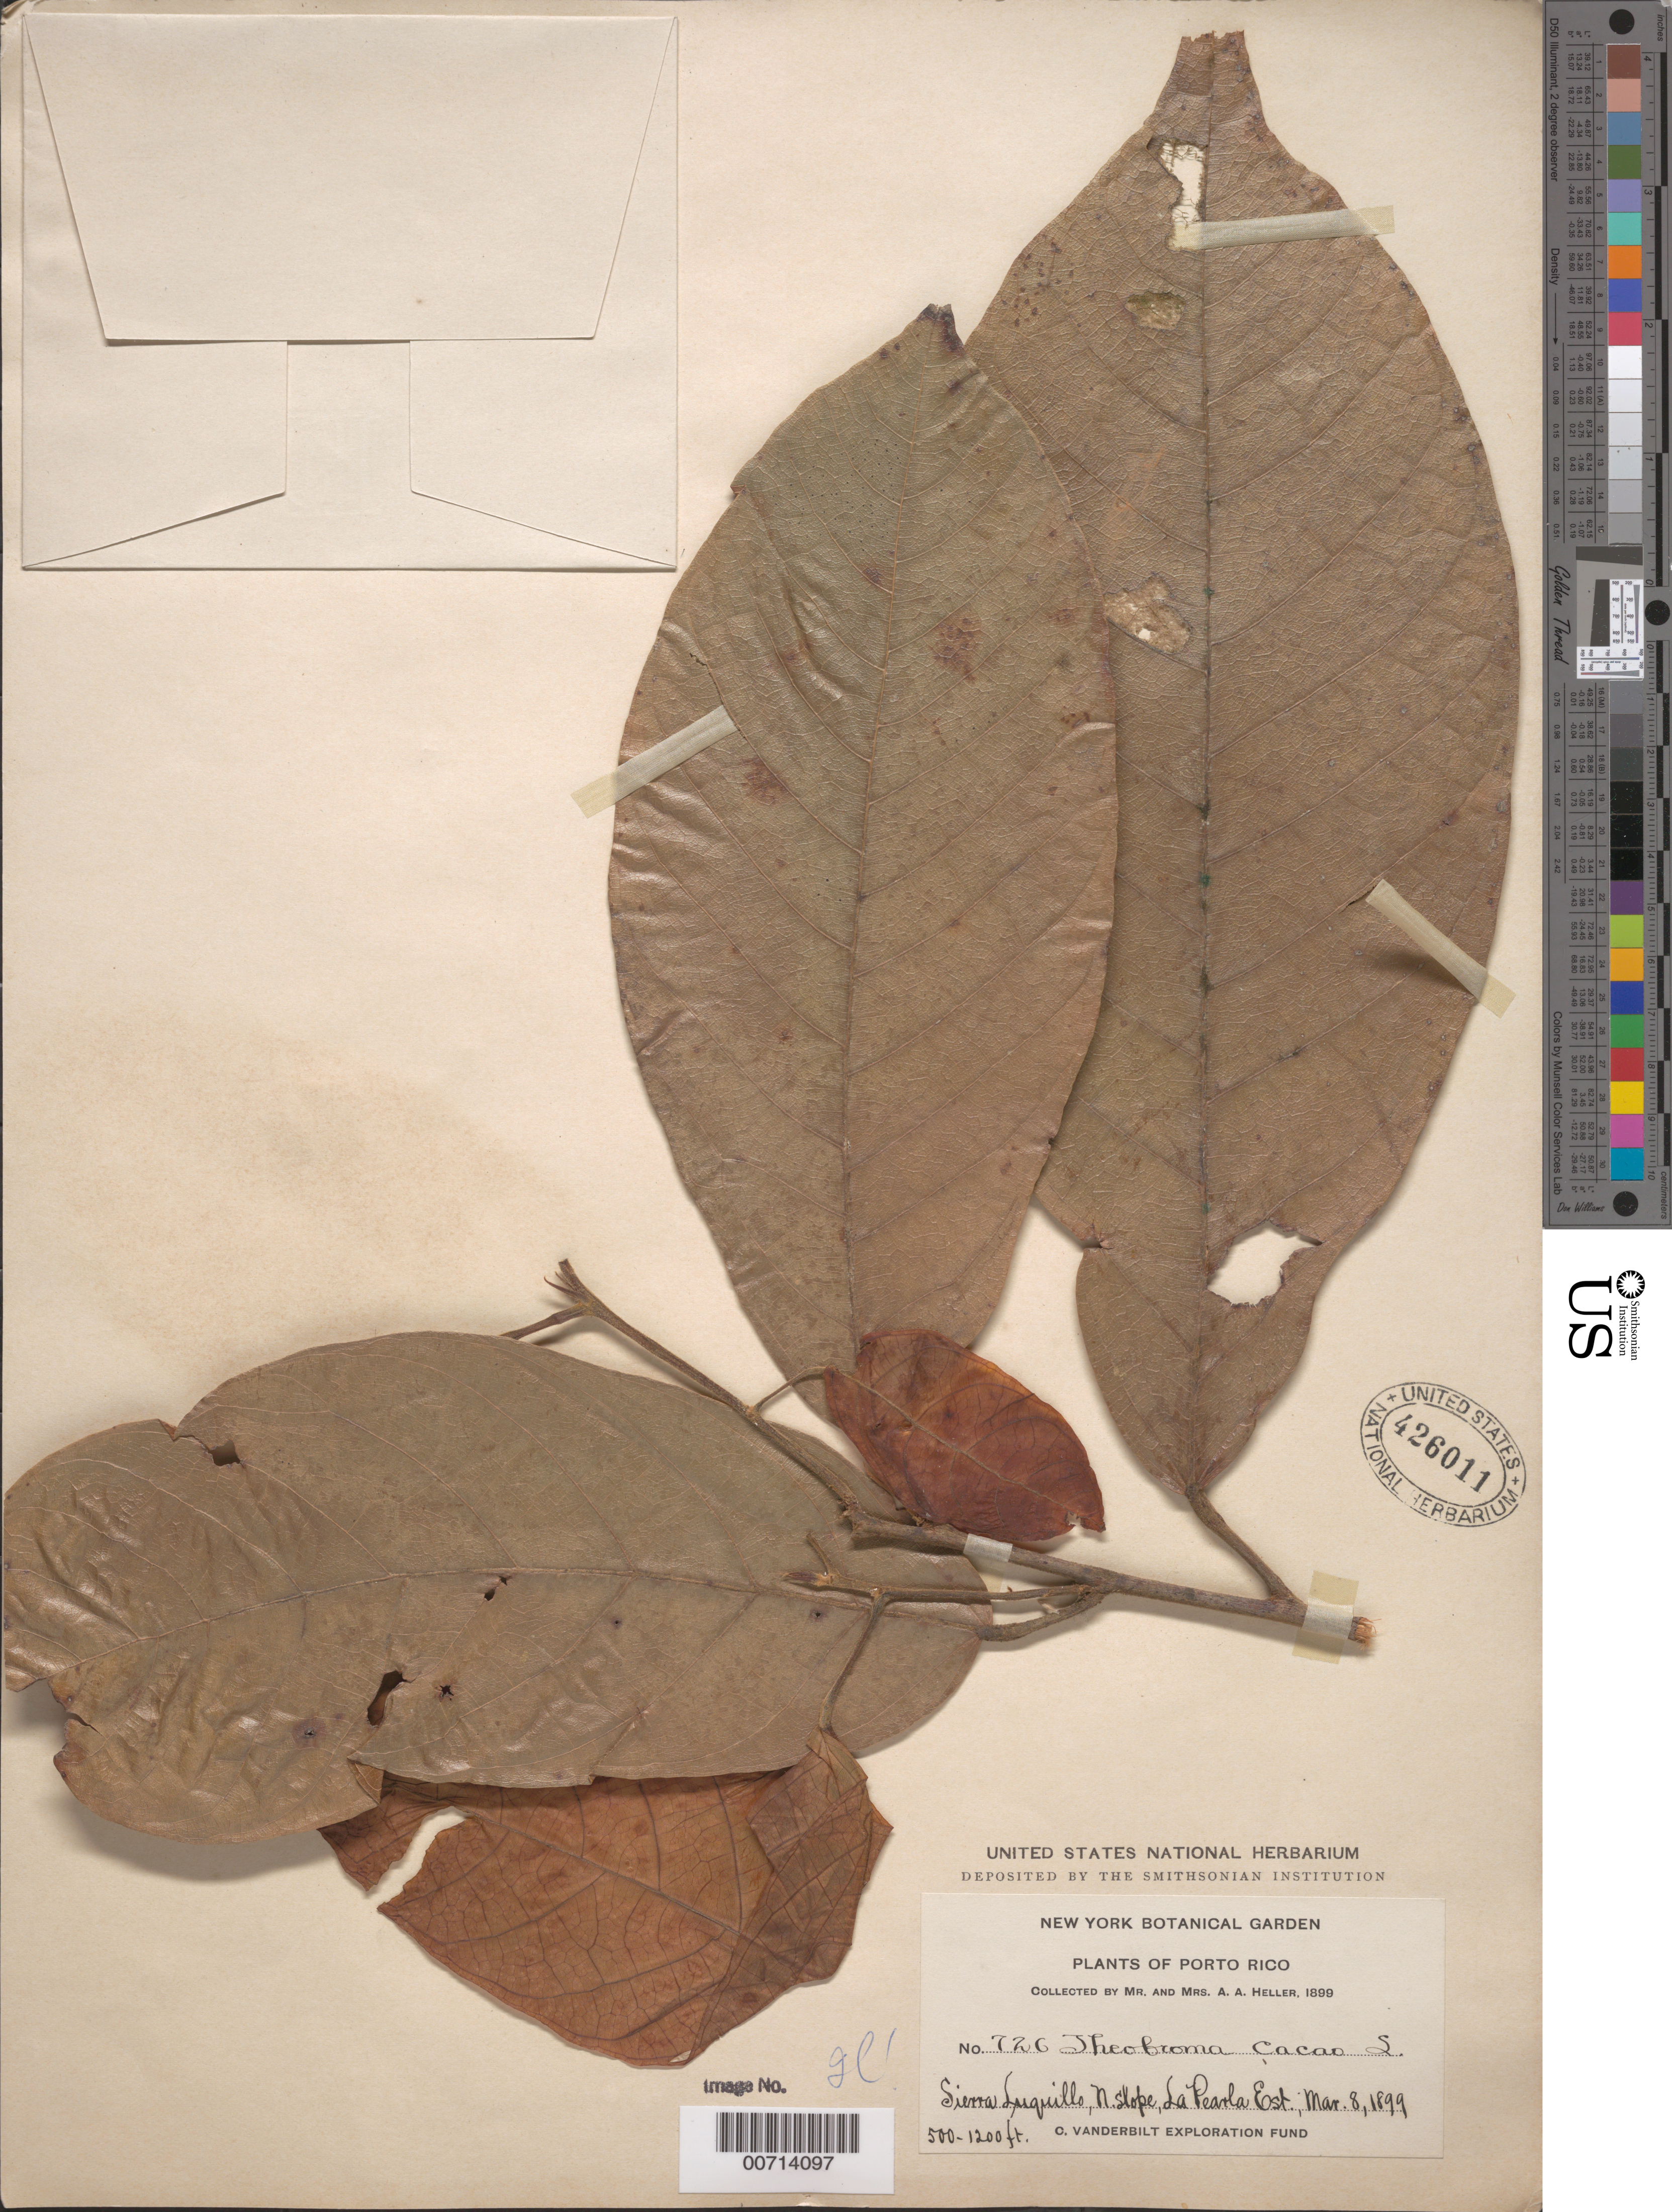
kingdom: Plantae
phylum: Tracheophyta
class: Magnoliopsida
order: Malvales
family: Malvaceae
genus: Theobroma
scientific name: Theobroma cacao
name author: L.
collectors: A. A. Heller & E. G. Heller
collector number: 726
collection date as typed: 08 Mar 1899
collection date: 1899-03-08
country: Puerto Rico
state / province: Luquillo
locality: Sierra Luquillo, N slope, La Perla Est.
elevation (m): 152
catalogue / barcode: US 426011